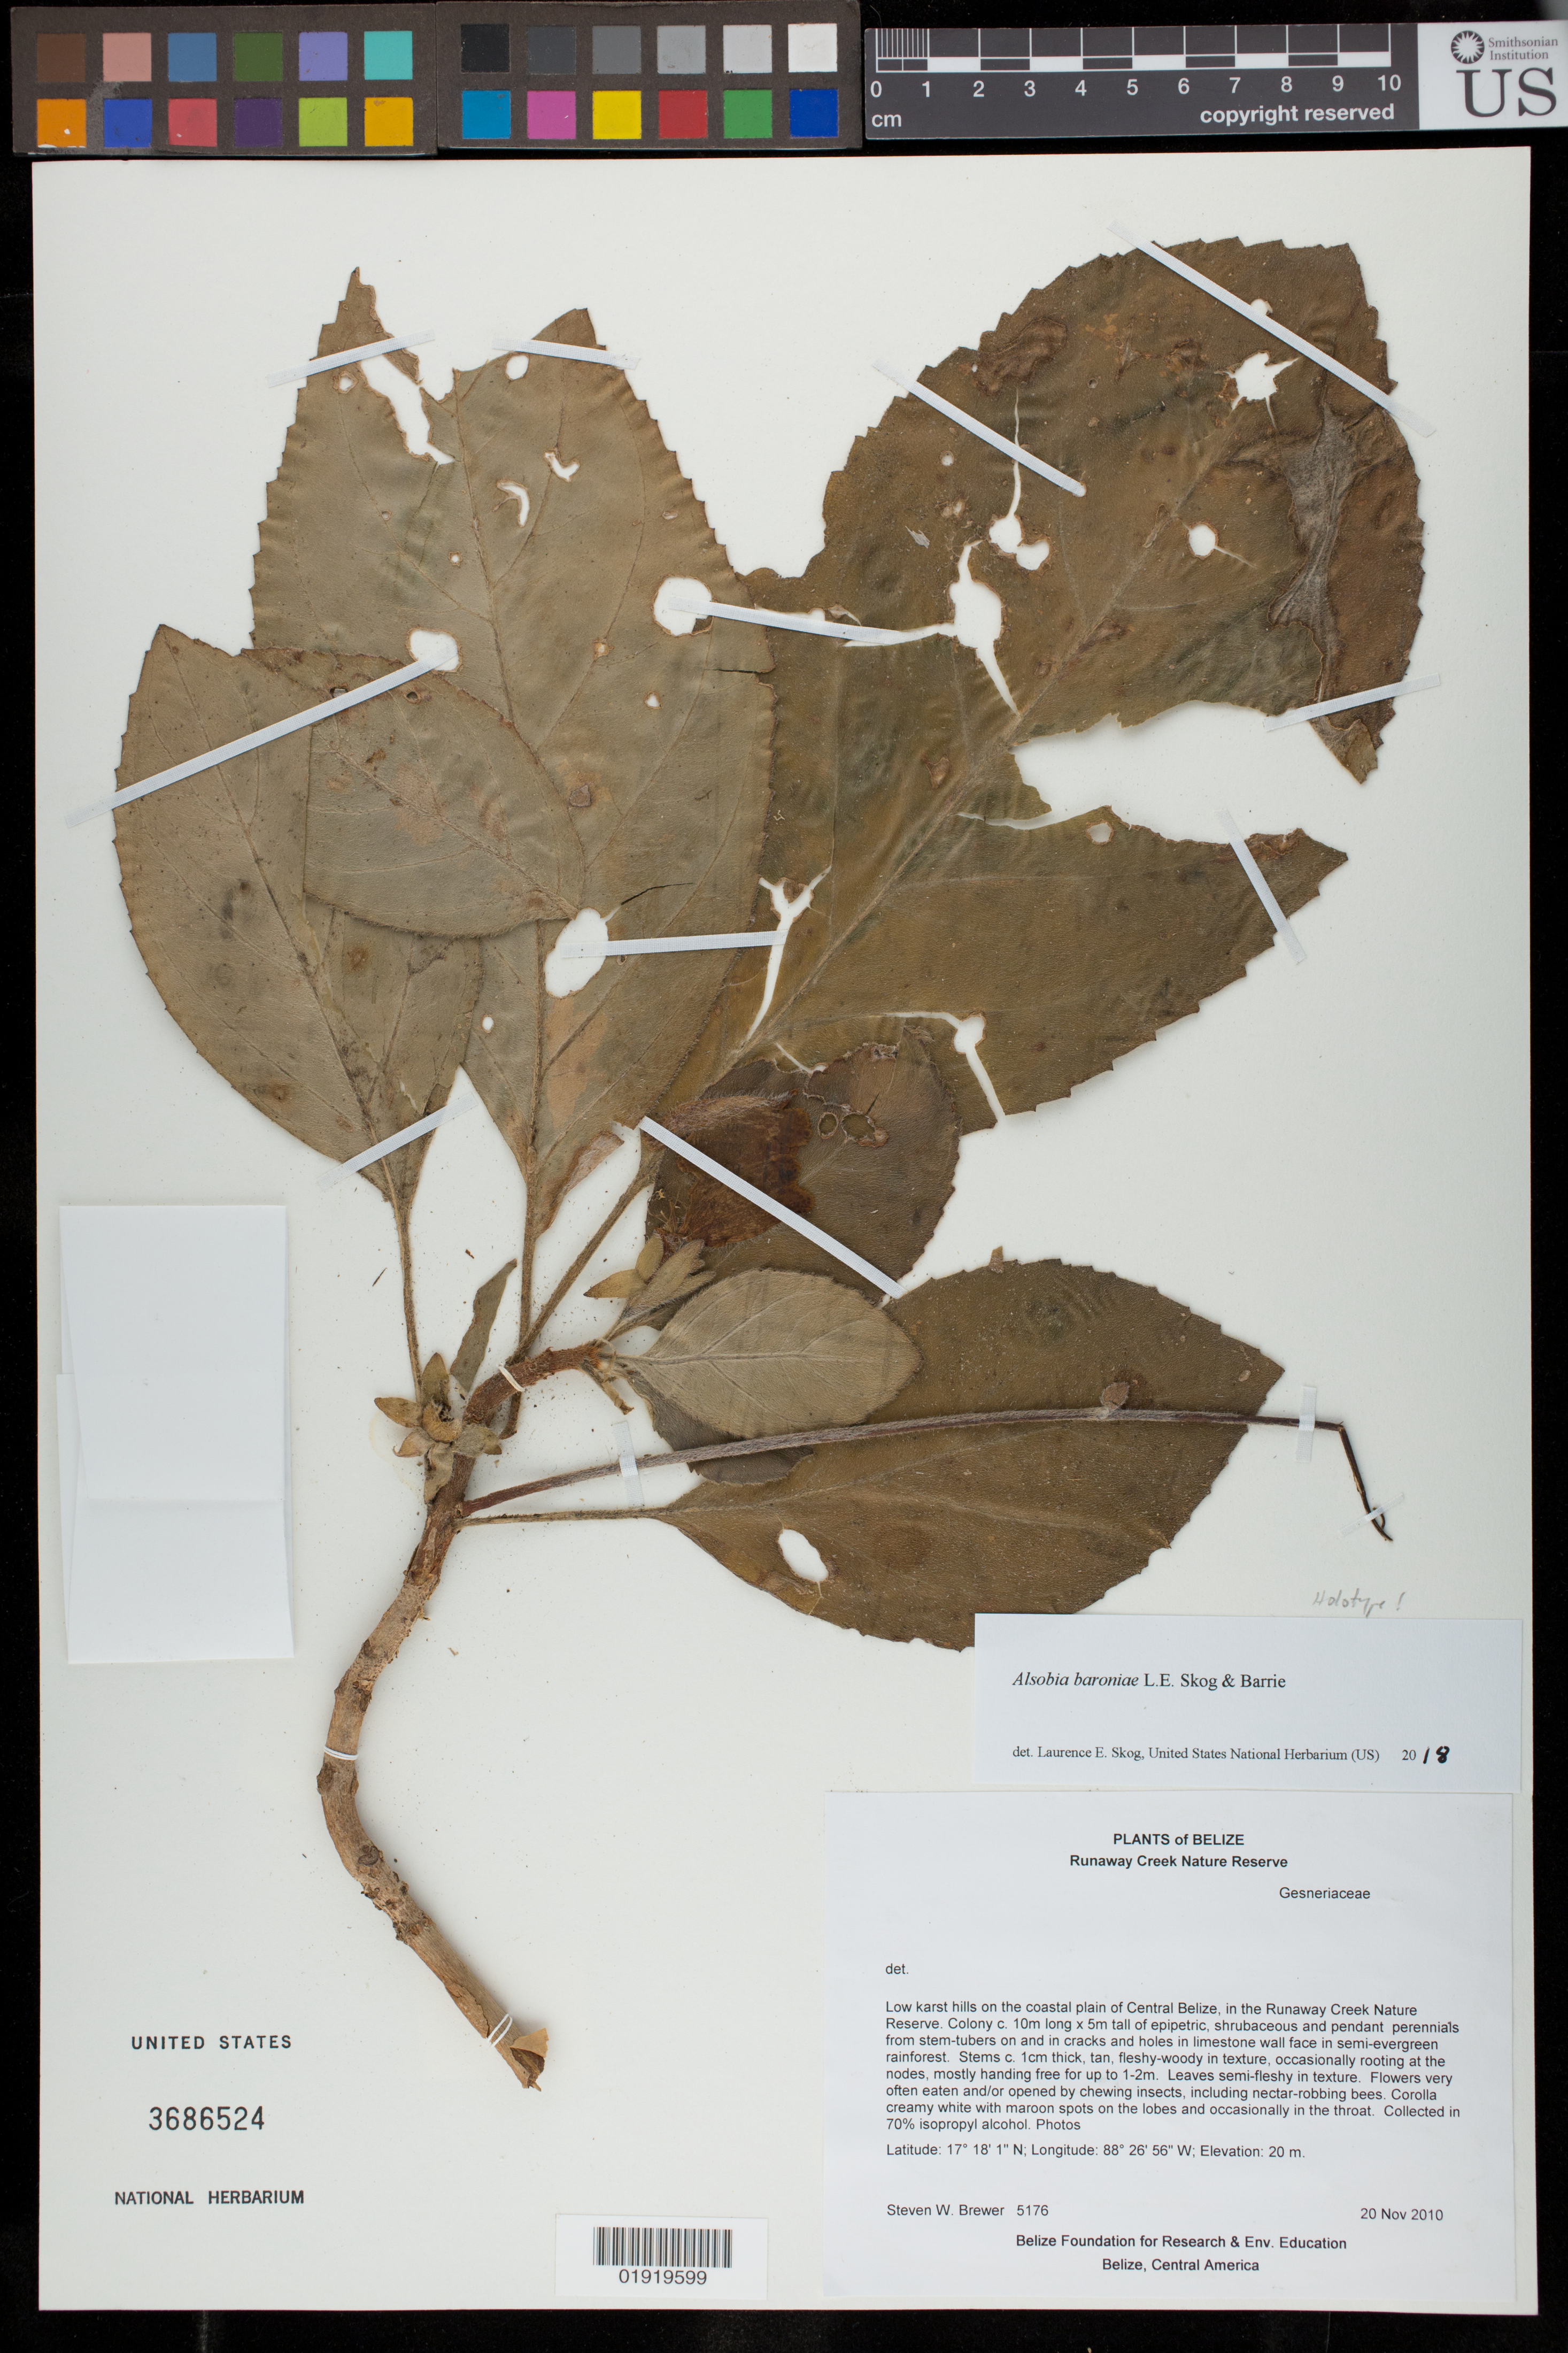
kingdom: Plantae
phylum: Tracheophyta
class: Magnoliopsida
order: Lamiales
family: Gesneriaceae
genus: Alsobia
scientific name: Alsobia baroniae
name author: L.E. Skog & Barrie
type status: Holotype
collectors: S. W. Brewer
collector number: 5176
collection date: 2010-11-20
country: Belize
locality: Low karst hills on the coastal plain of Central Belize, in the Runaway Creek Nature Reserve.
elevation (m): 20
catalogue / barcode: US 3686524